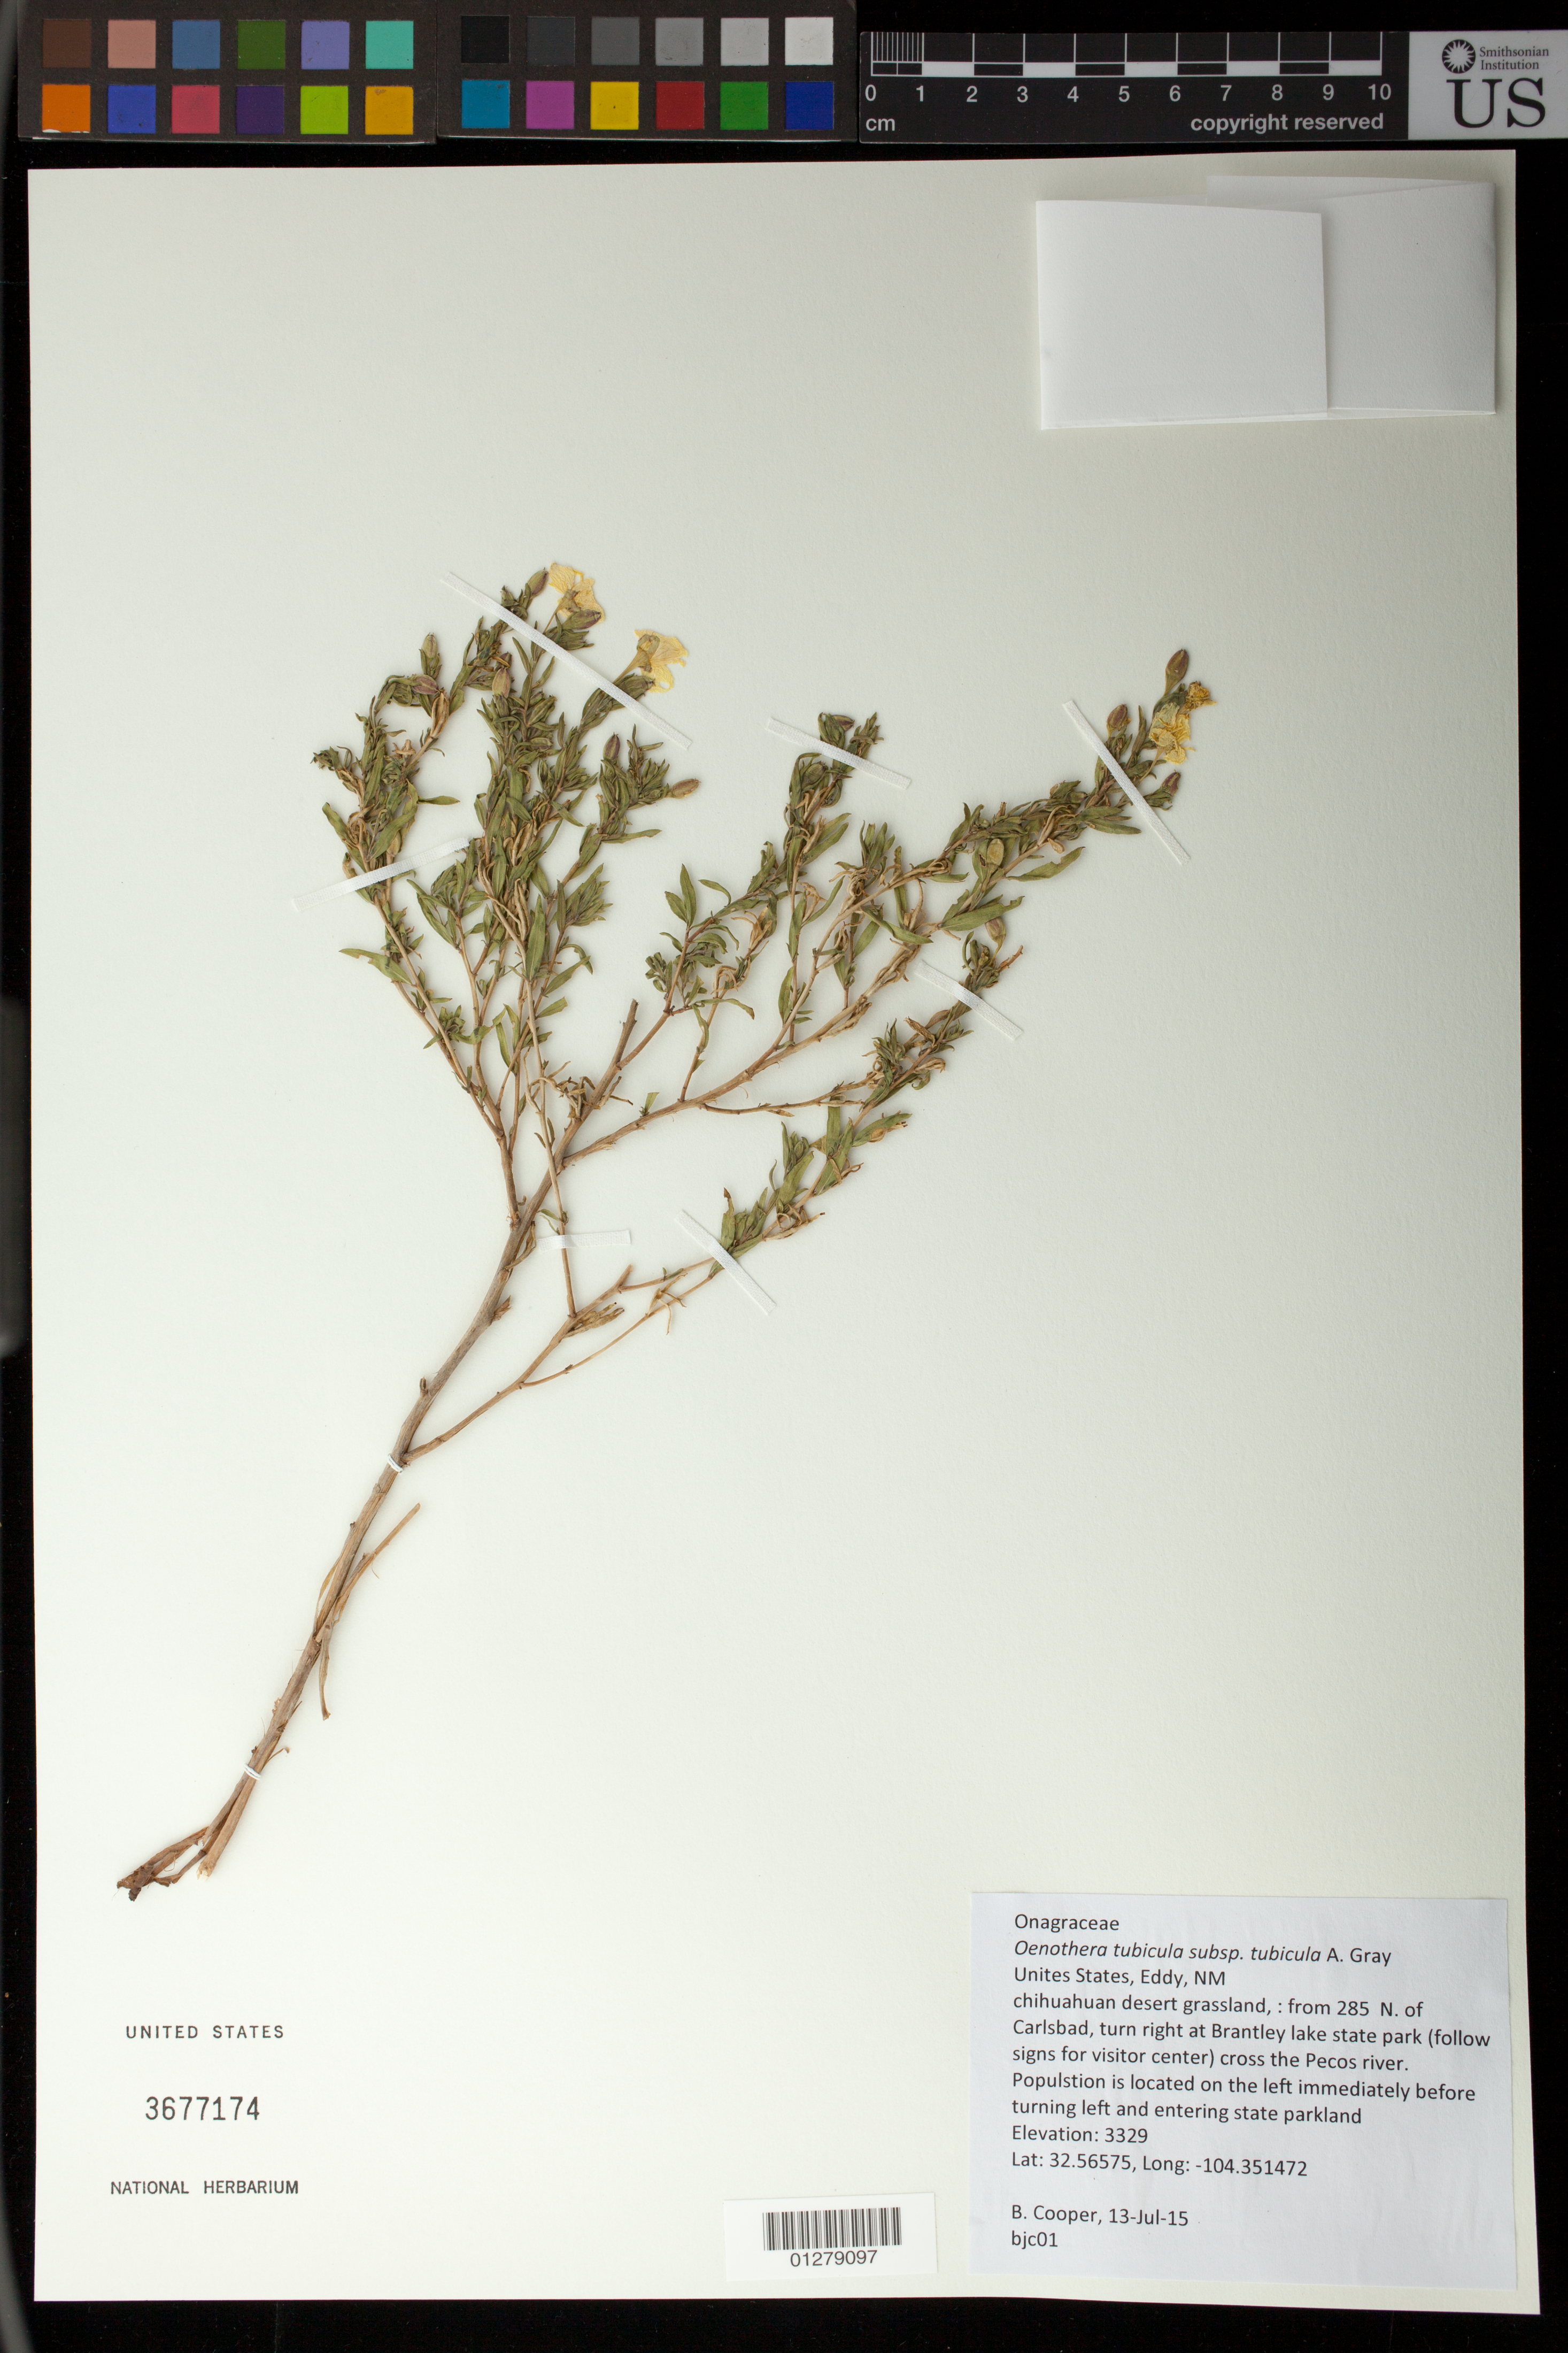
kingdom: Plantae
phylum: Tracheophyta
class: Magnoliopsida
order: Myrtales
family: Onagraceae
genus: Oenothera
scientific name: Oenothera tubicula subsp. tubicula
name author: A. Gray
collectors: B. J. Cooper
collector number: BJC 01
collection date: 2015-07-13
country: United States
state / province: New Mexico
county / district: Eddy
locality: From 285 N. of Carlsbad, turn right at Brantley Lake state park (follow signs for visitor center) cross the Pecos river. Populstion is located on the left immediately before turning left and entering state parkland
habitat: Chihuahuan desert grassland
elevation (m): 3329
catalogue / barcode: US 3677174